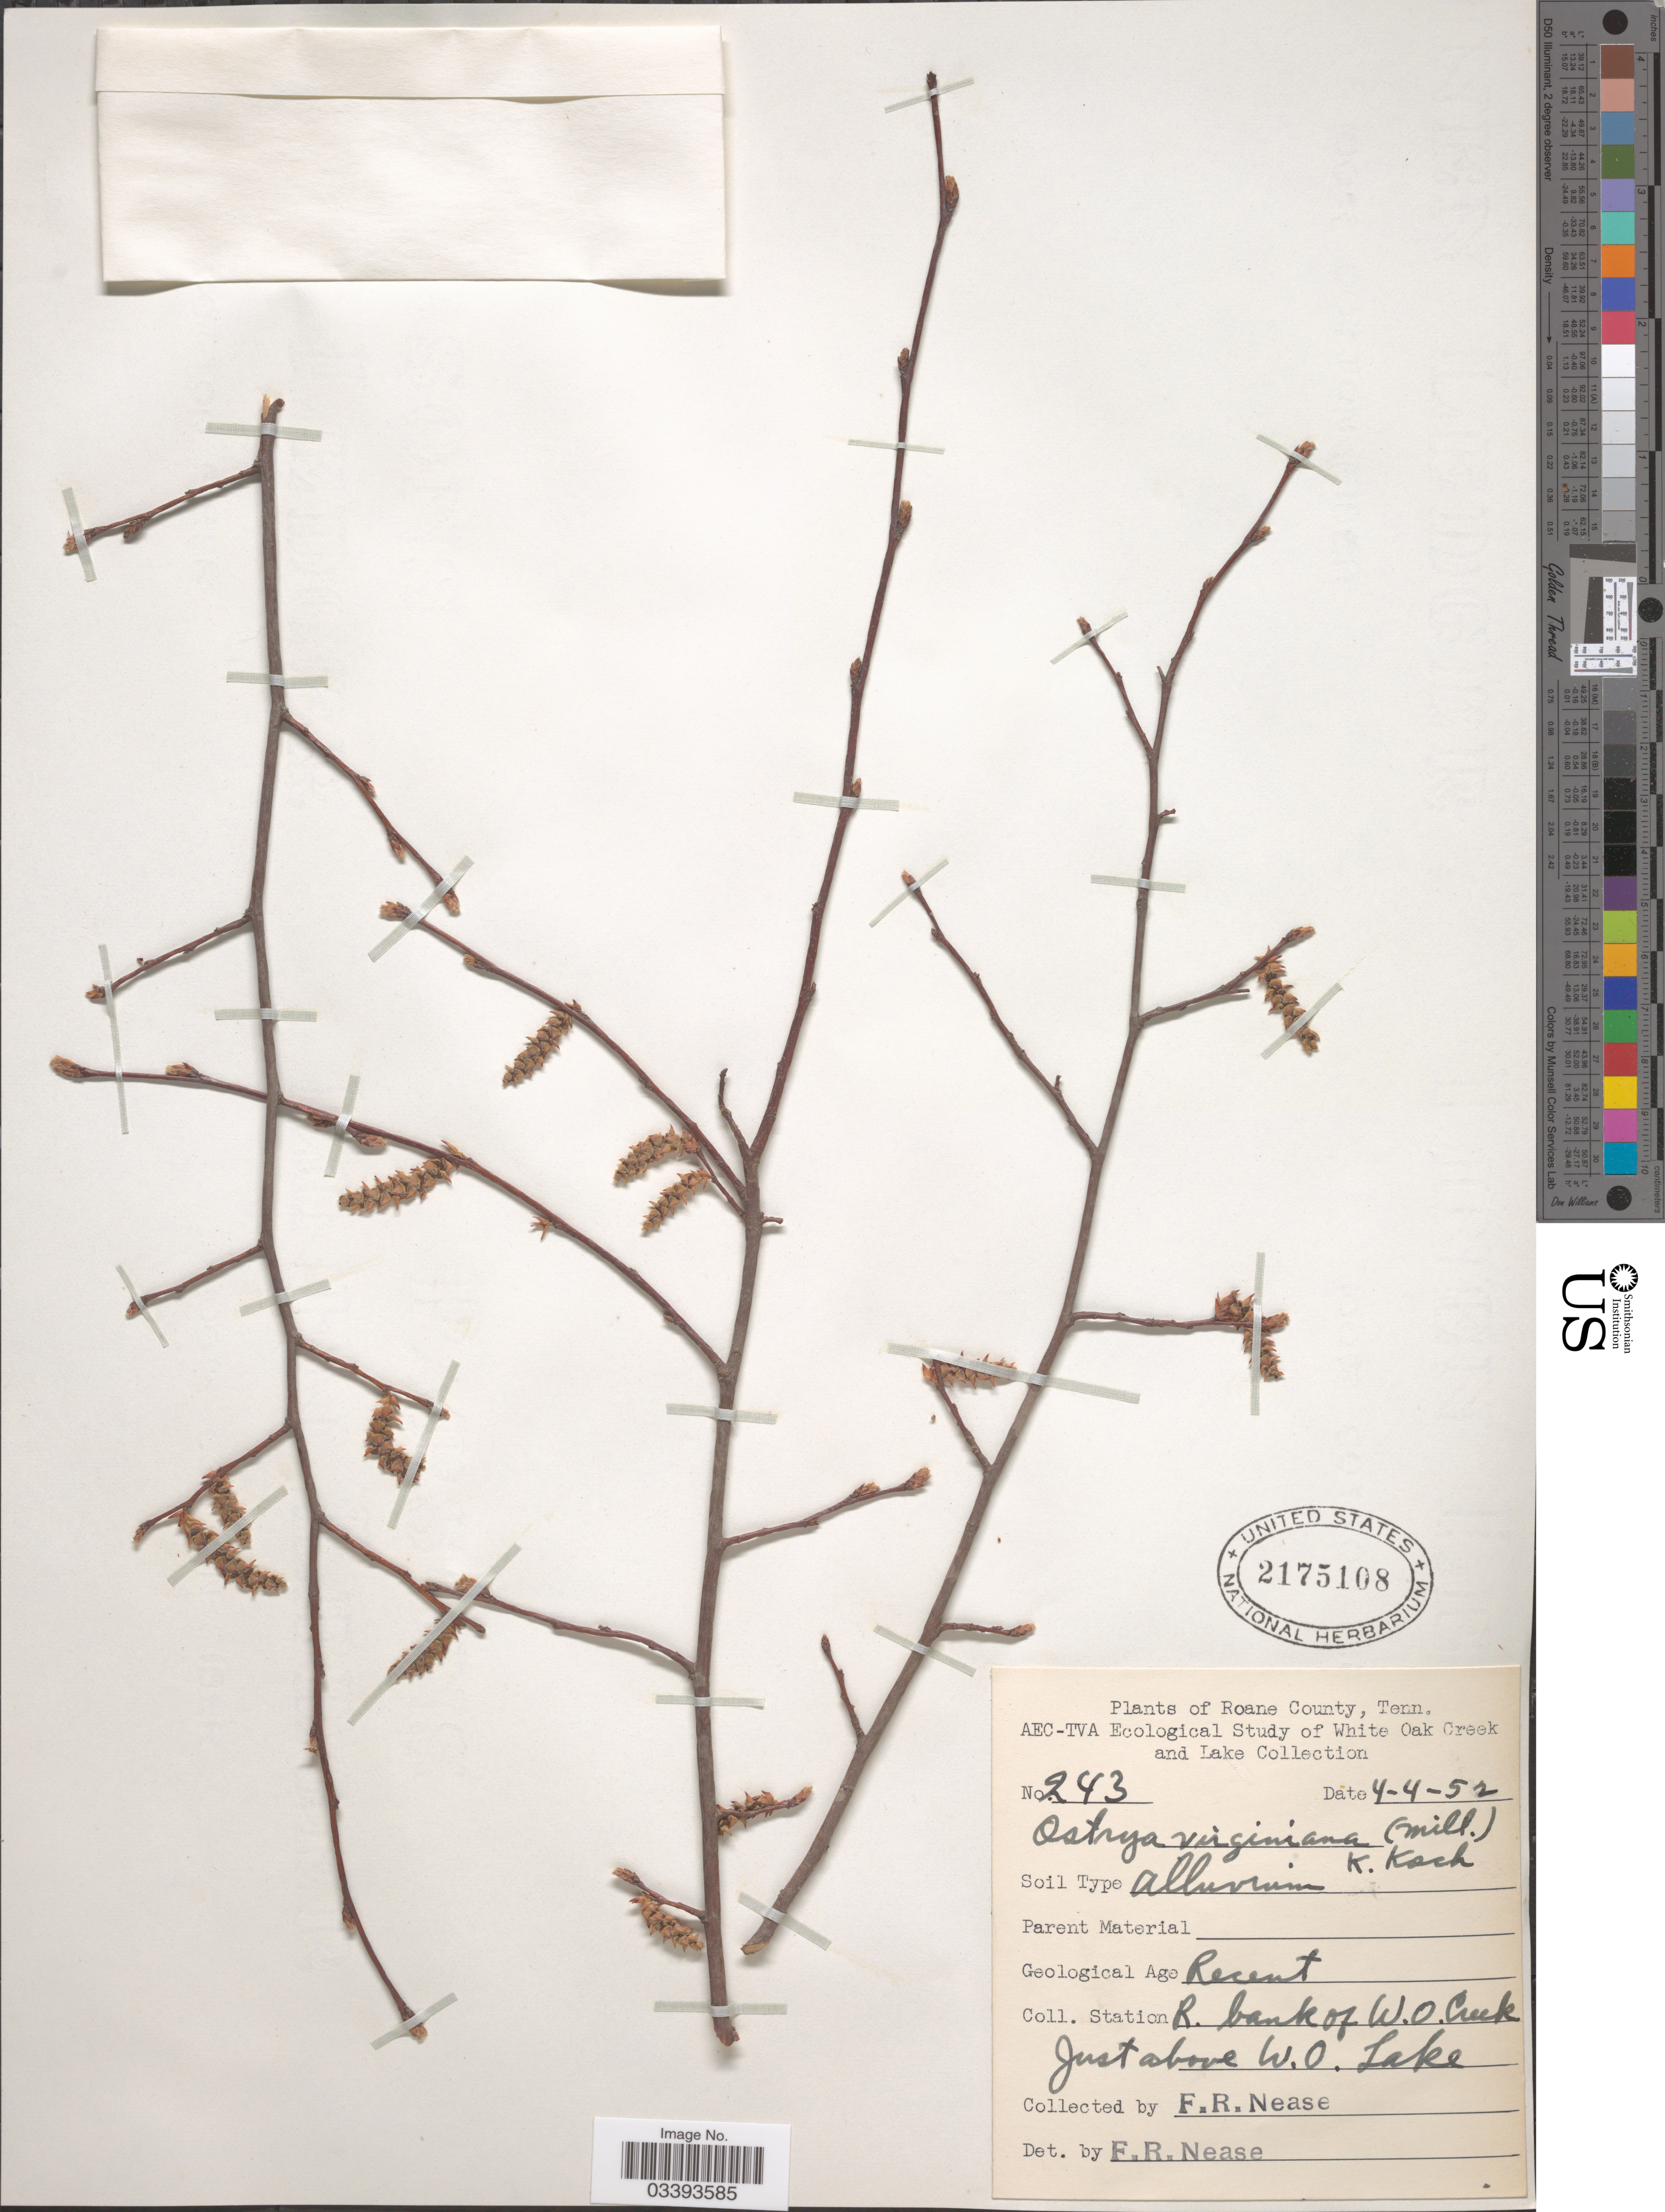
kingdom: Plantae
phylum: Tracheophyta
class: Magnoliopsida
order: Fagales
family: Betulaceae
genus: Ostrya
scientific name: Ostrya virginiana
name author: (Mill.) K. Koch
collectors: F. Nease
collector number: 243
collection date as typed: Transcribed d/m/y: 4/4/52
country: United States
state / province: Tennessee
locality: Roane County, Tenn. White Oak Creek and Lake. Station R. bank of W. O. Creek just above W. O. Lake.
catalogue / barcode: US 2175108